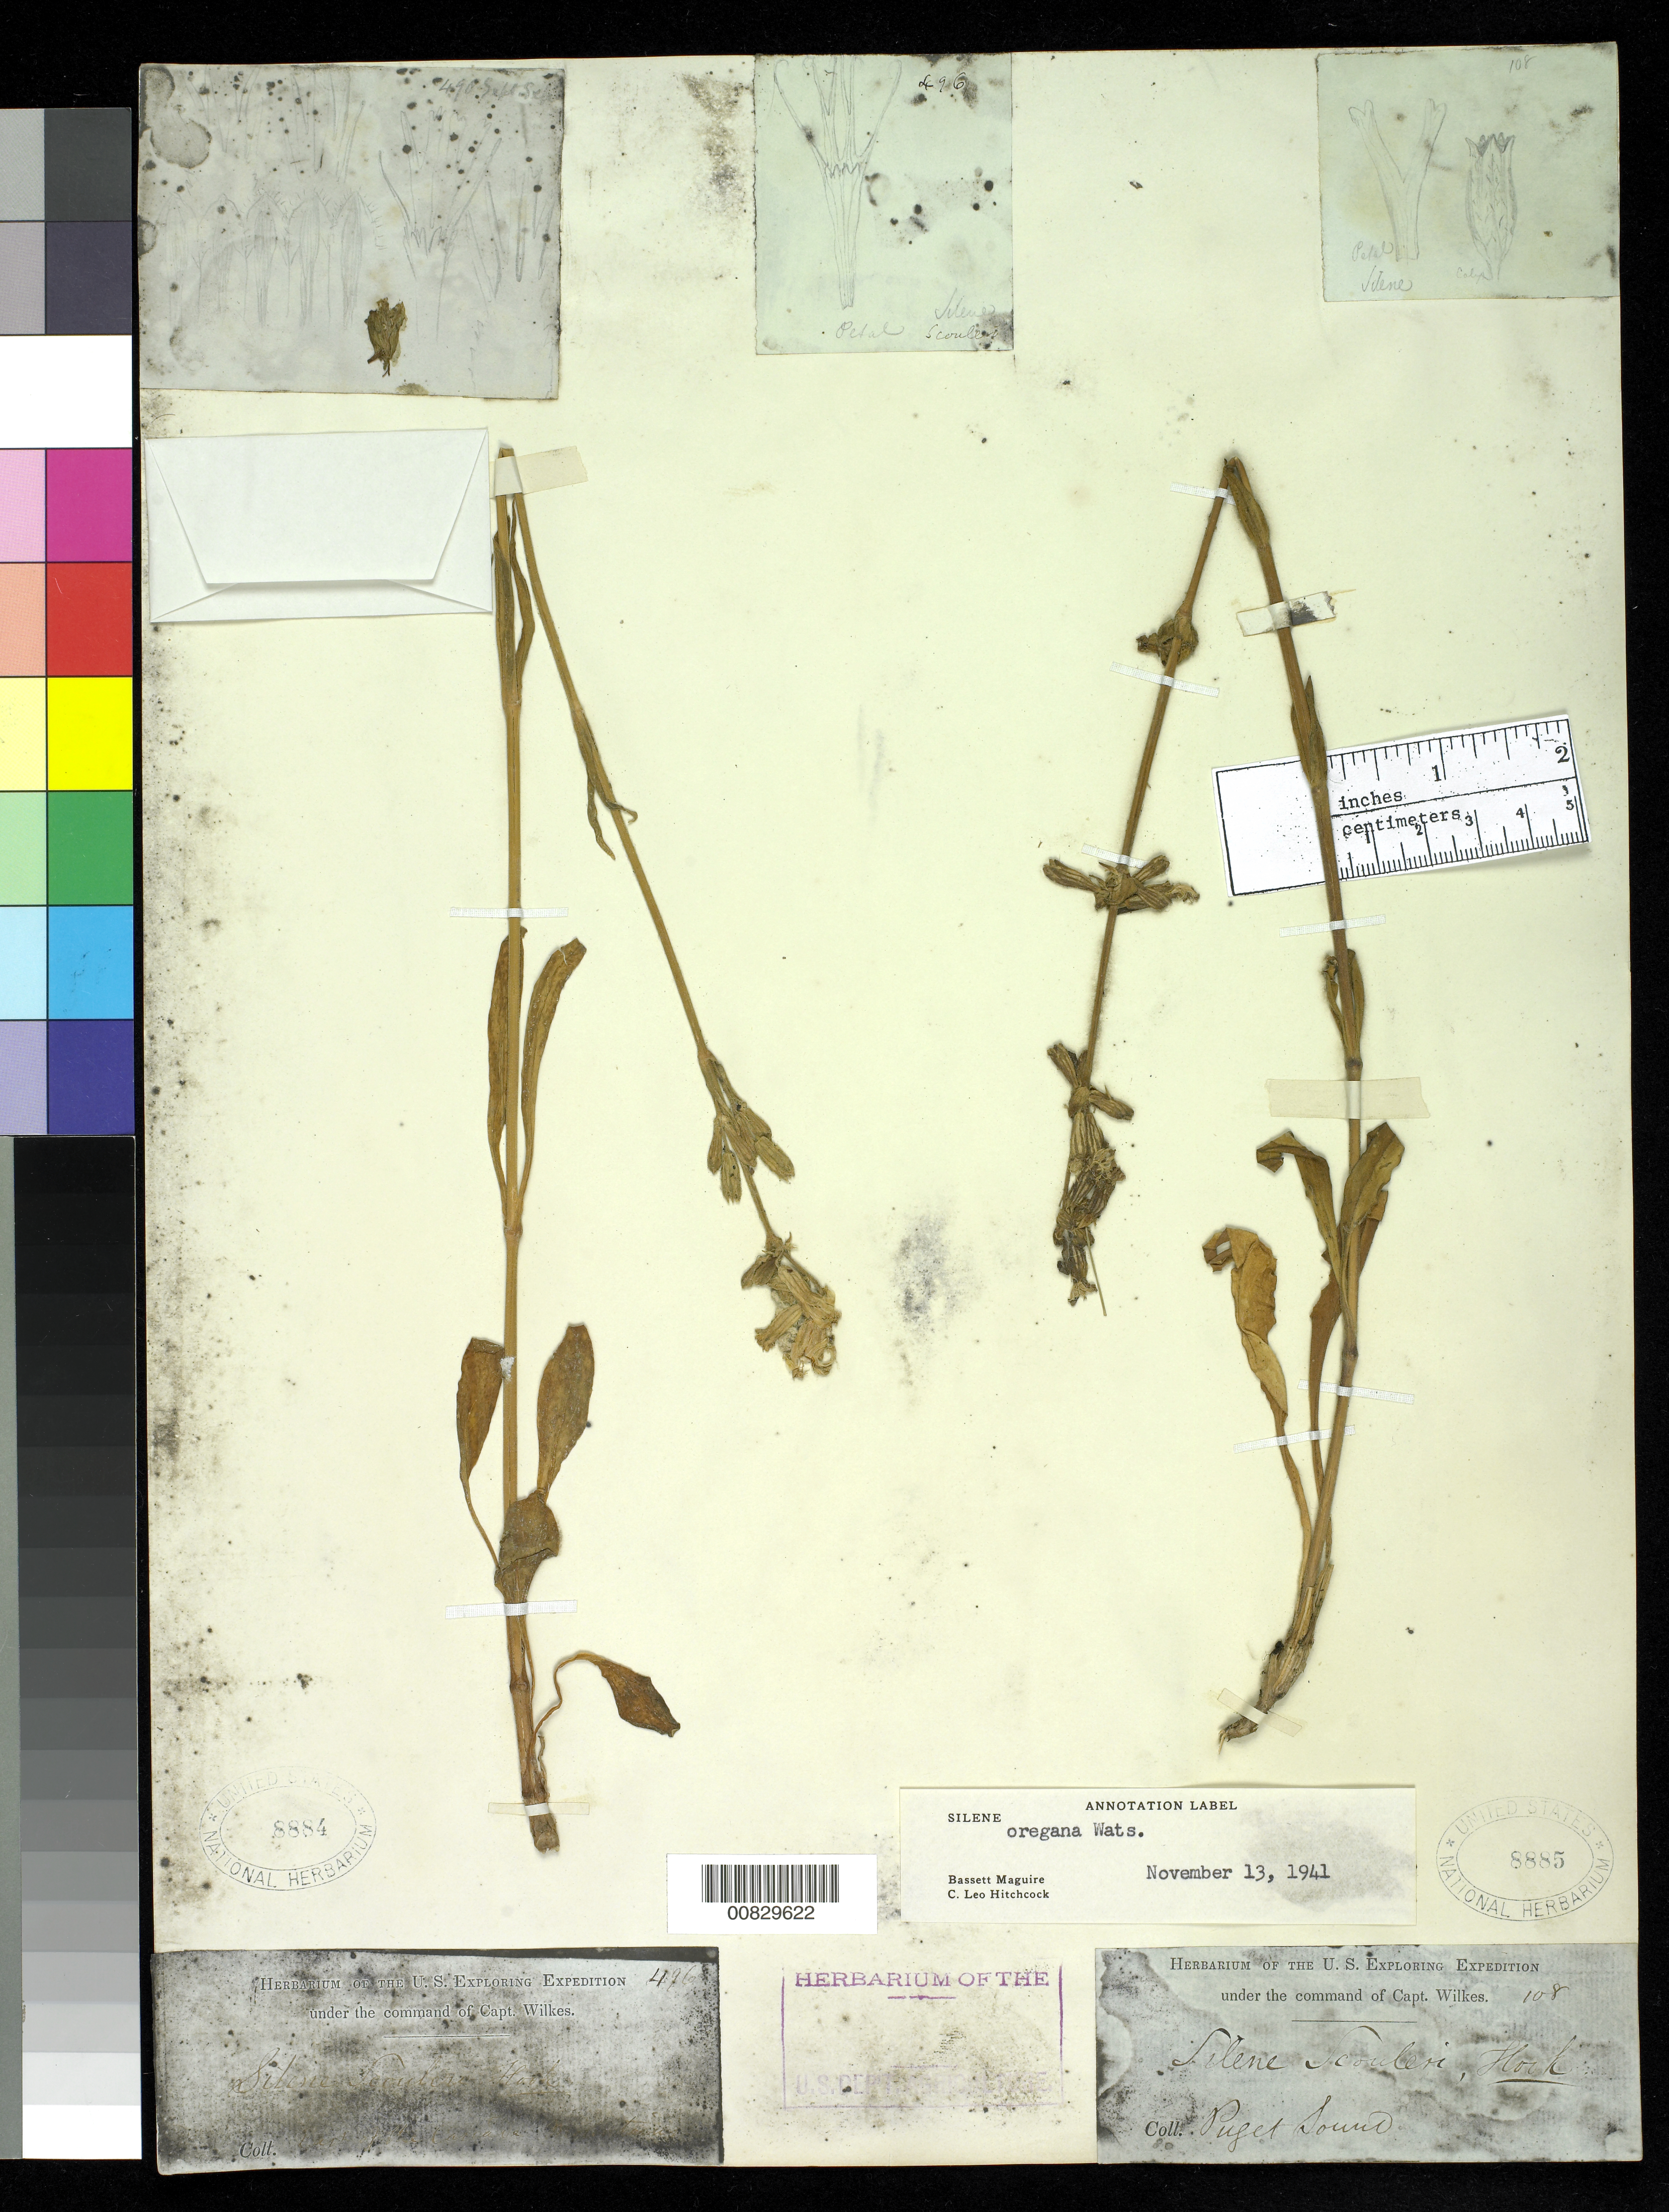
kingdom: Plantae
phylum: Tracheophyta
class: Magnoliopsida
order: Caryophyllales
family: Caryophyllaceae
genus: Silene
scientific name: Silene oregana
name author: S. Watson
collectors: Wilkes Explor. Exped.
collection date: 1838/1842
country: United States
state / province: Washington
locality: East of the Cascade Mts.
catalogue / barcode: US 8885